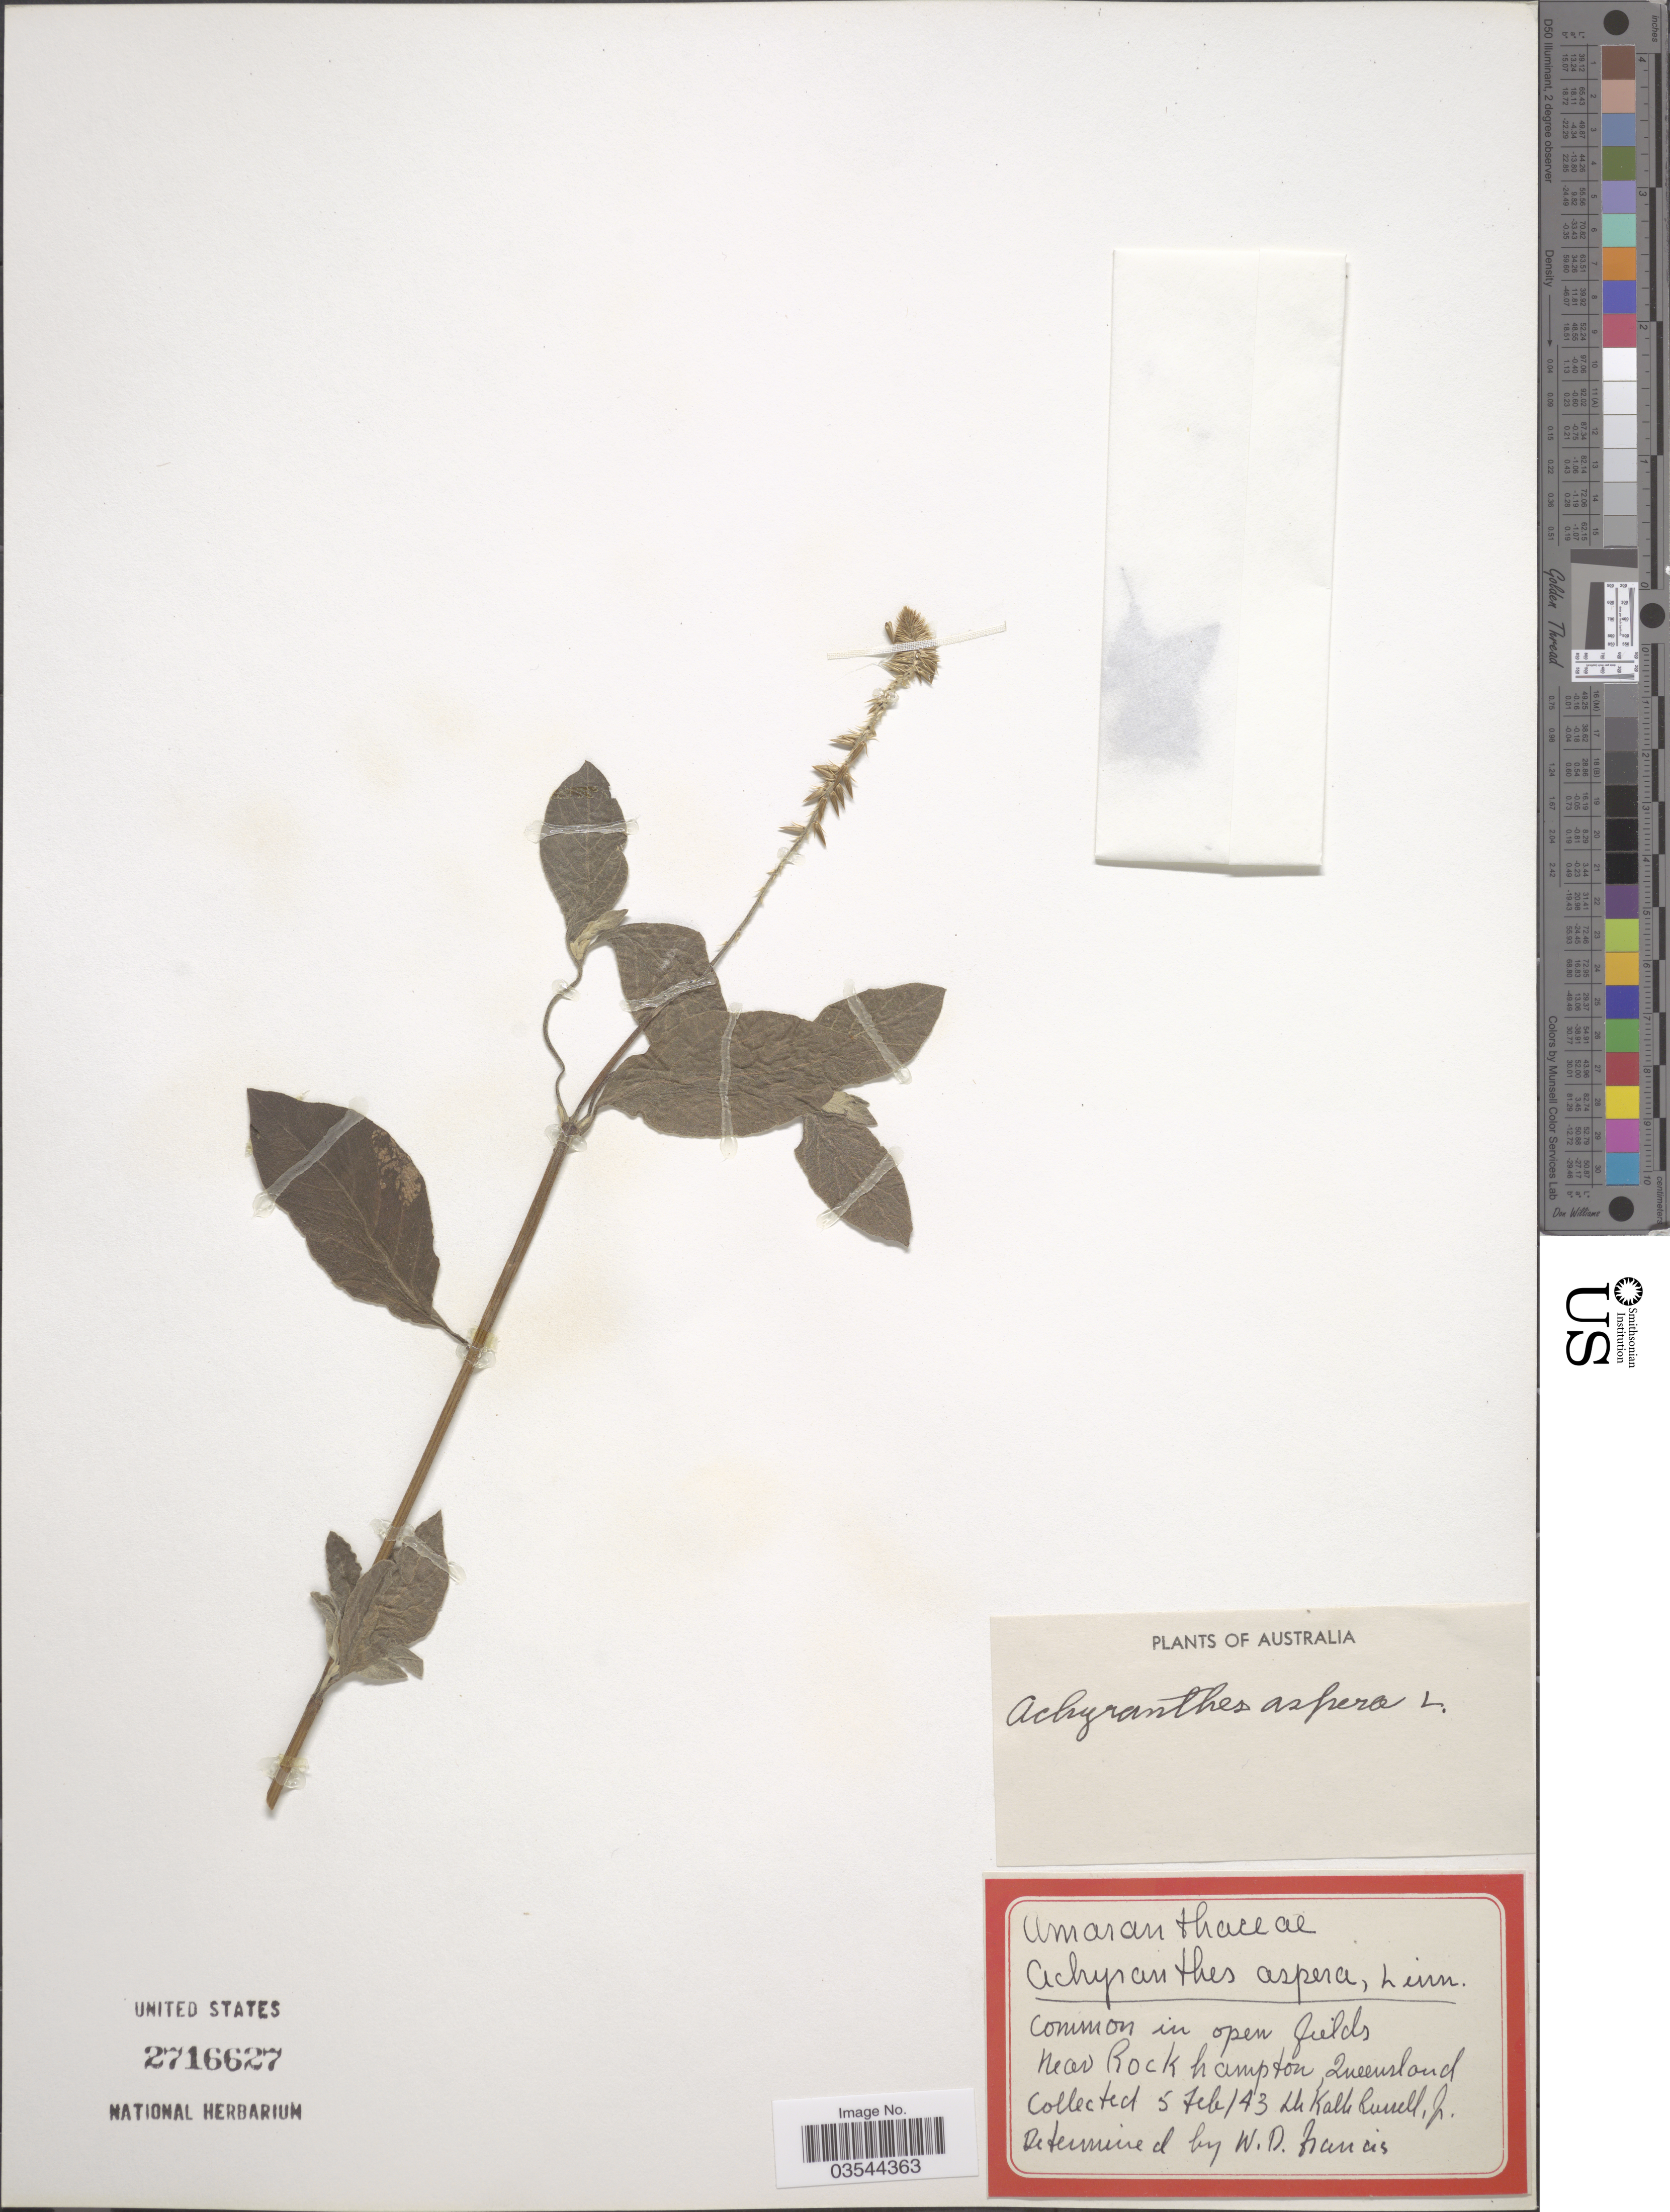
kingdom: Plantae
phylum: Tracheophyta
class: Magnoliopsida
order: Caryophyllales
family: Amaranthaceae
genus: Achyranthes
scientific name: Achyranthes aspera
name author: L.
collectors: D. K. Russell Jr.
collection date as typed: Transcribed d/m/y: 5/2/43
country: Australia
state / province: Queensland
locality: Near Rockhampton.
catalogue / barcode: US 2716627